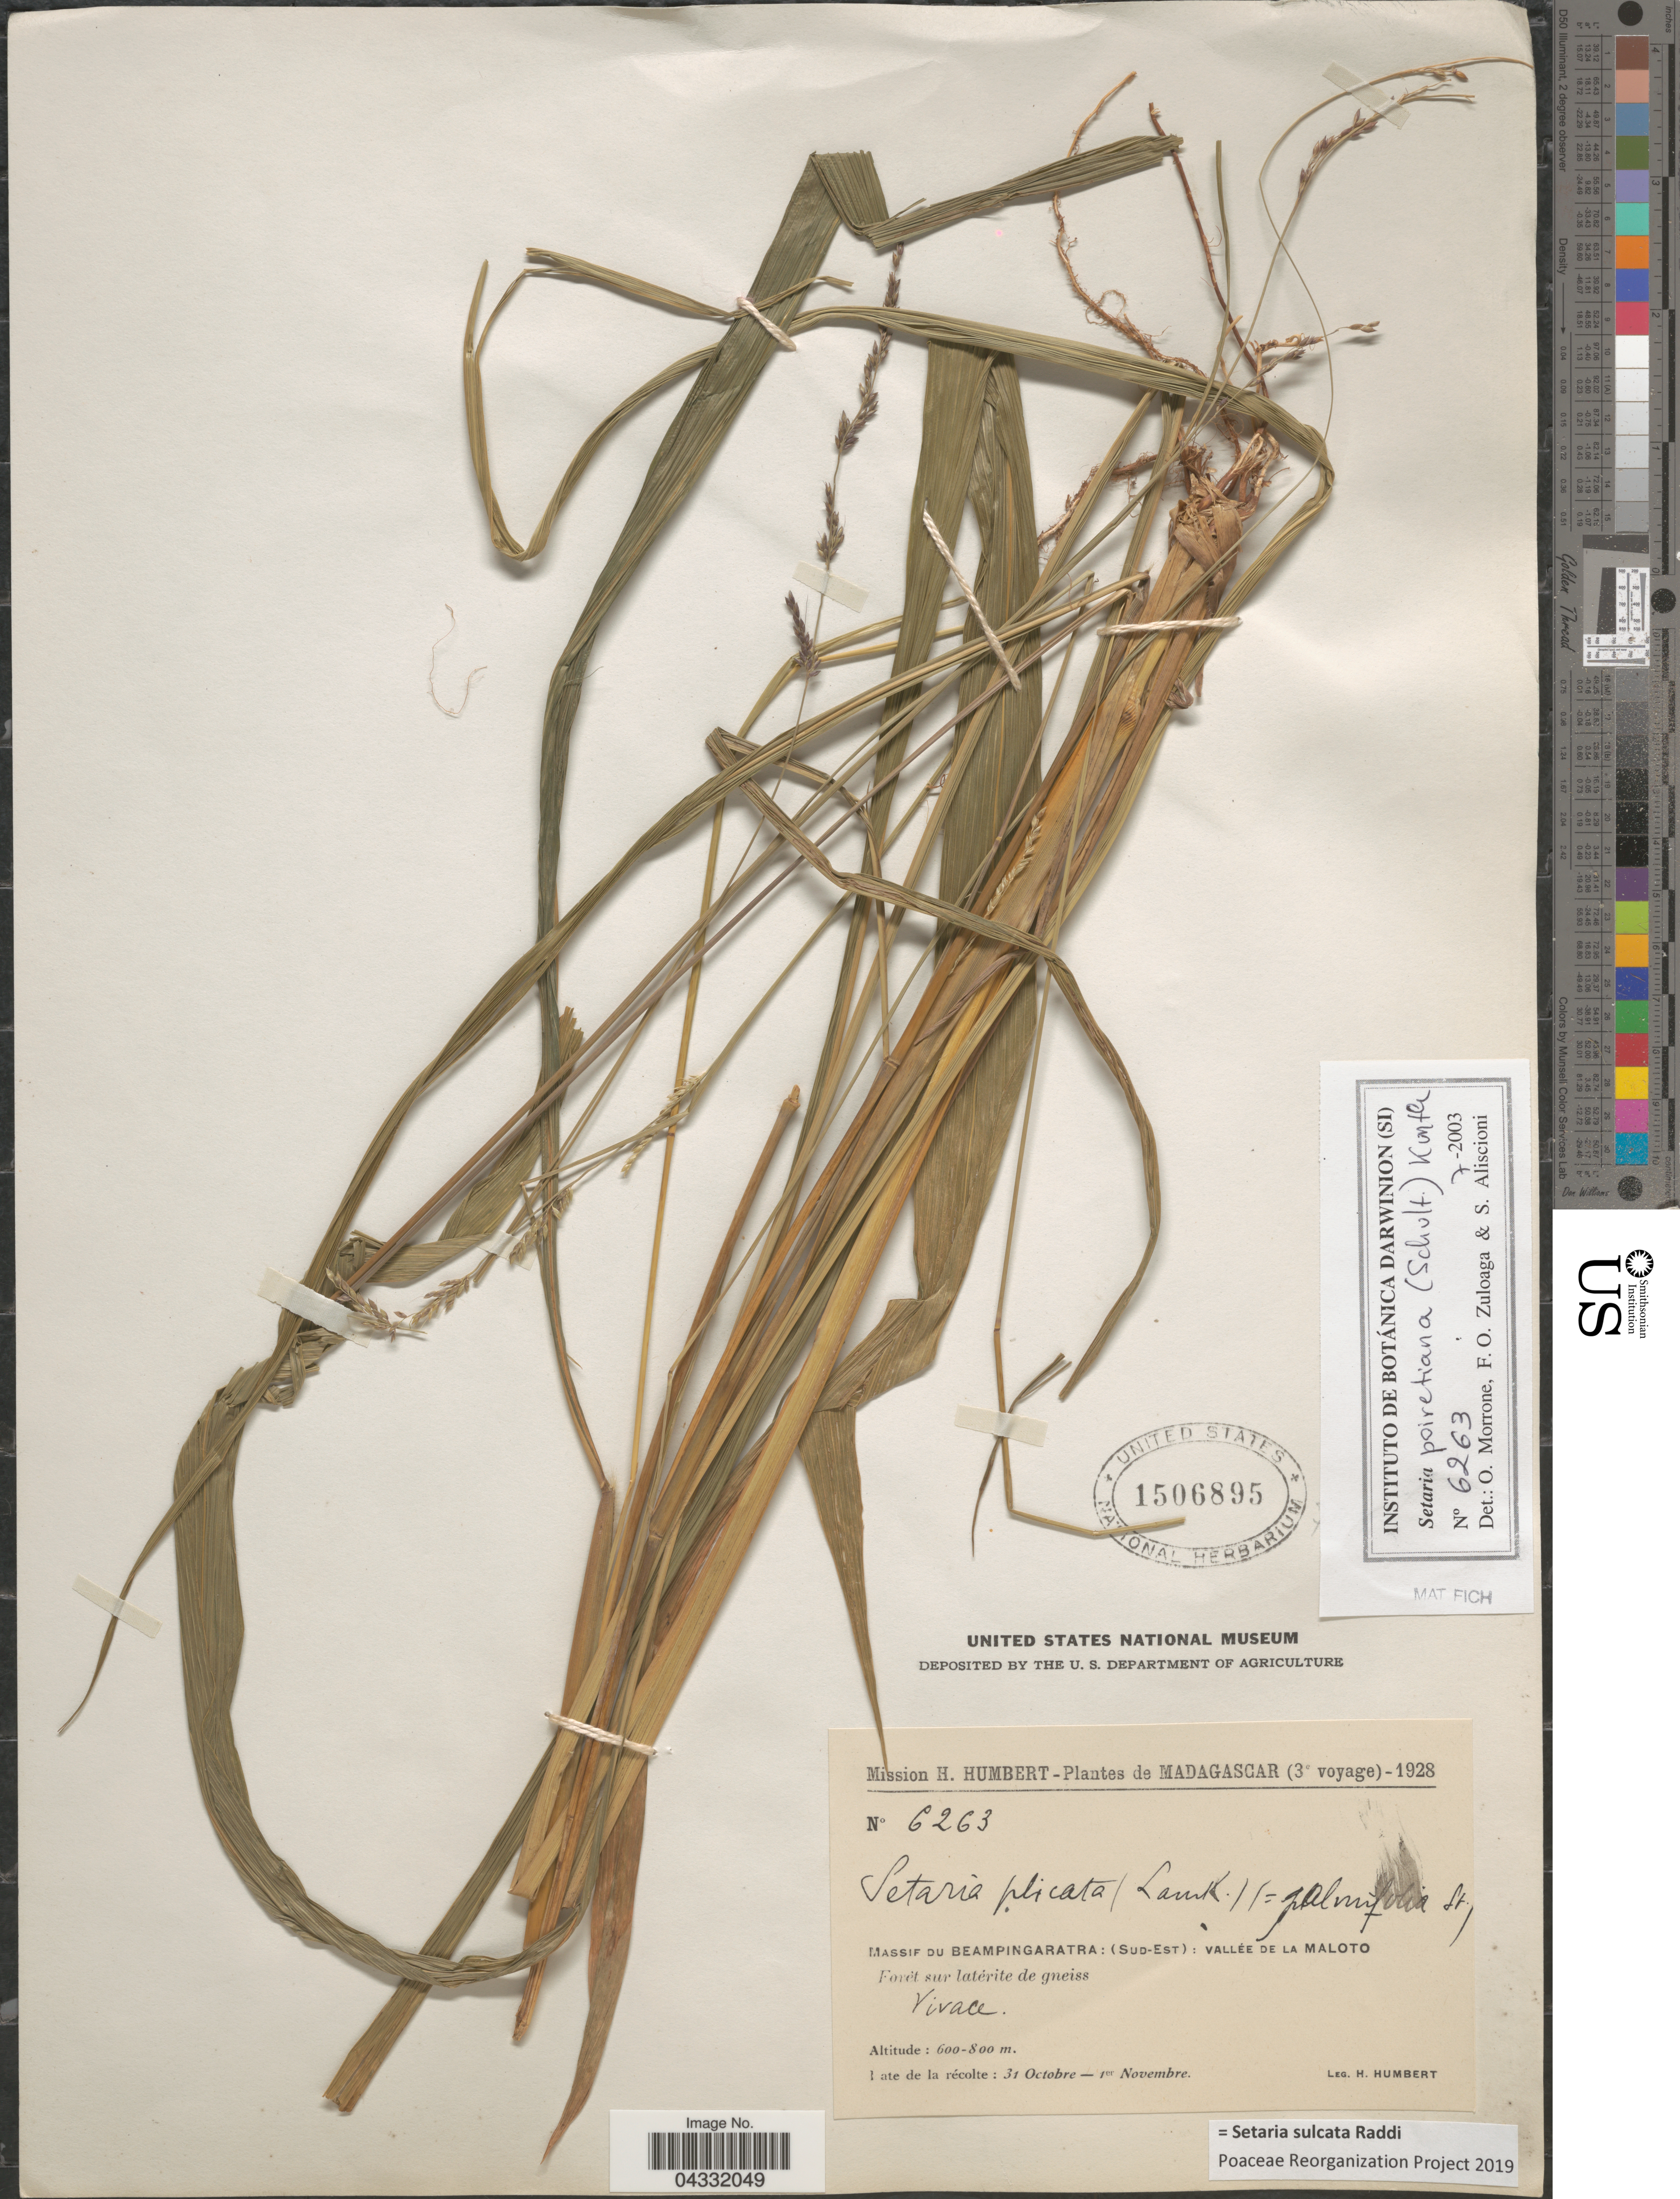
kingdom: Plantae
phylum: Tracheophyta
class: Liliopsida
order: Poales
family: Poaceae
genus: Setaria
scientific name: Setaria sulcata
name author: Raddi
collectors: H. Humbert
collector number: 6263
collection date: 1928-10-31/1928-11-01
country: Madagascar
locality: Mission H. Humbert - Plantes de Madagascar (3e voyage) - 1928. Massif du Beampingaratra: (Sud-Est): Vallée de la Maloto. Forét sur latérite de gneiss.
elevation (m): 600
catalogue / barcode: US 1506895